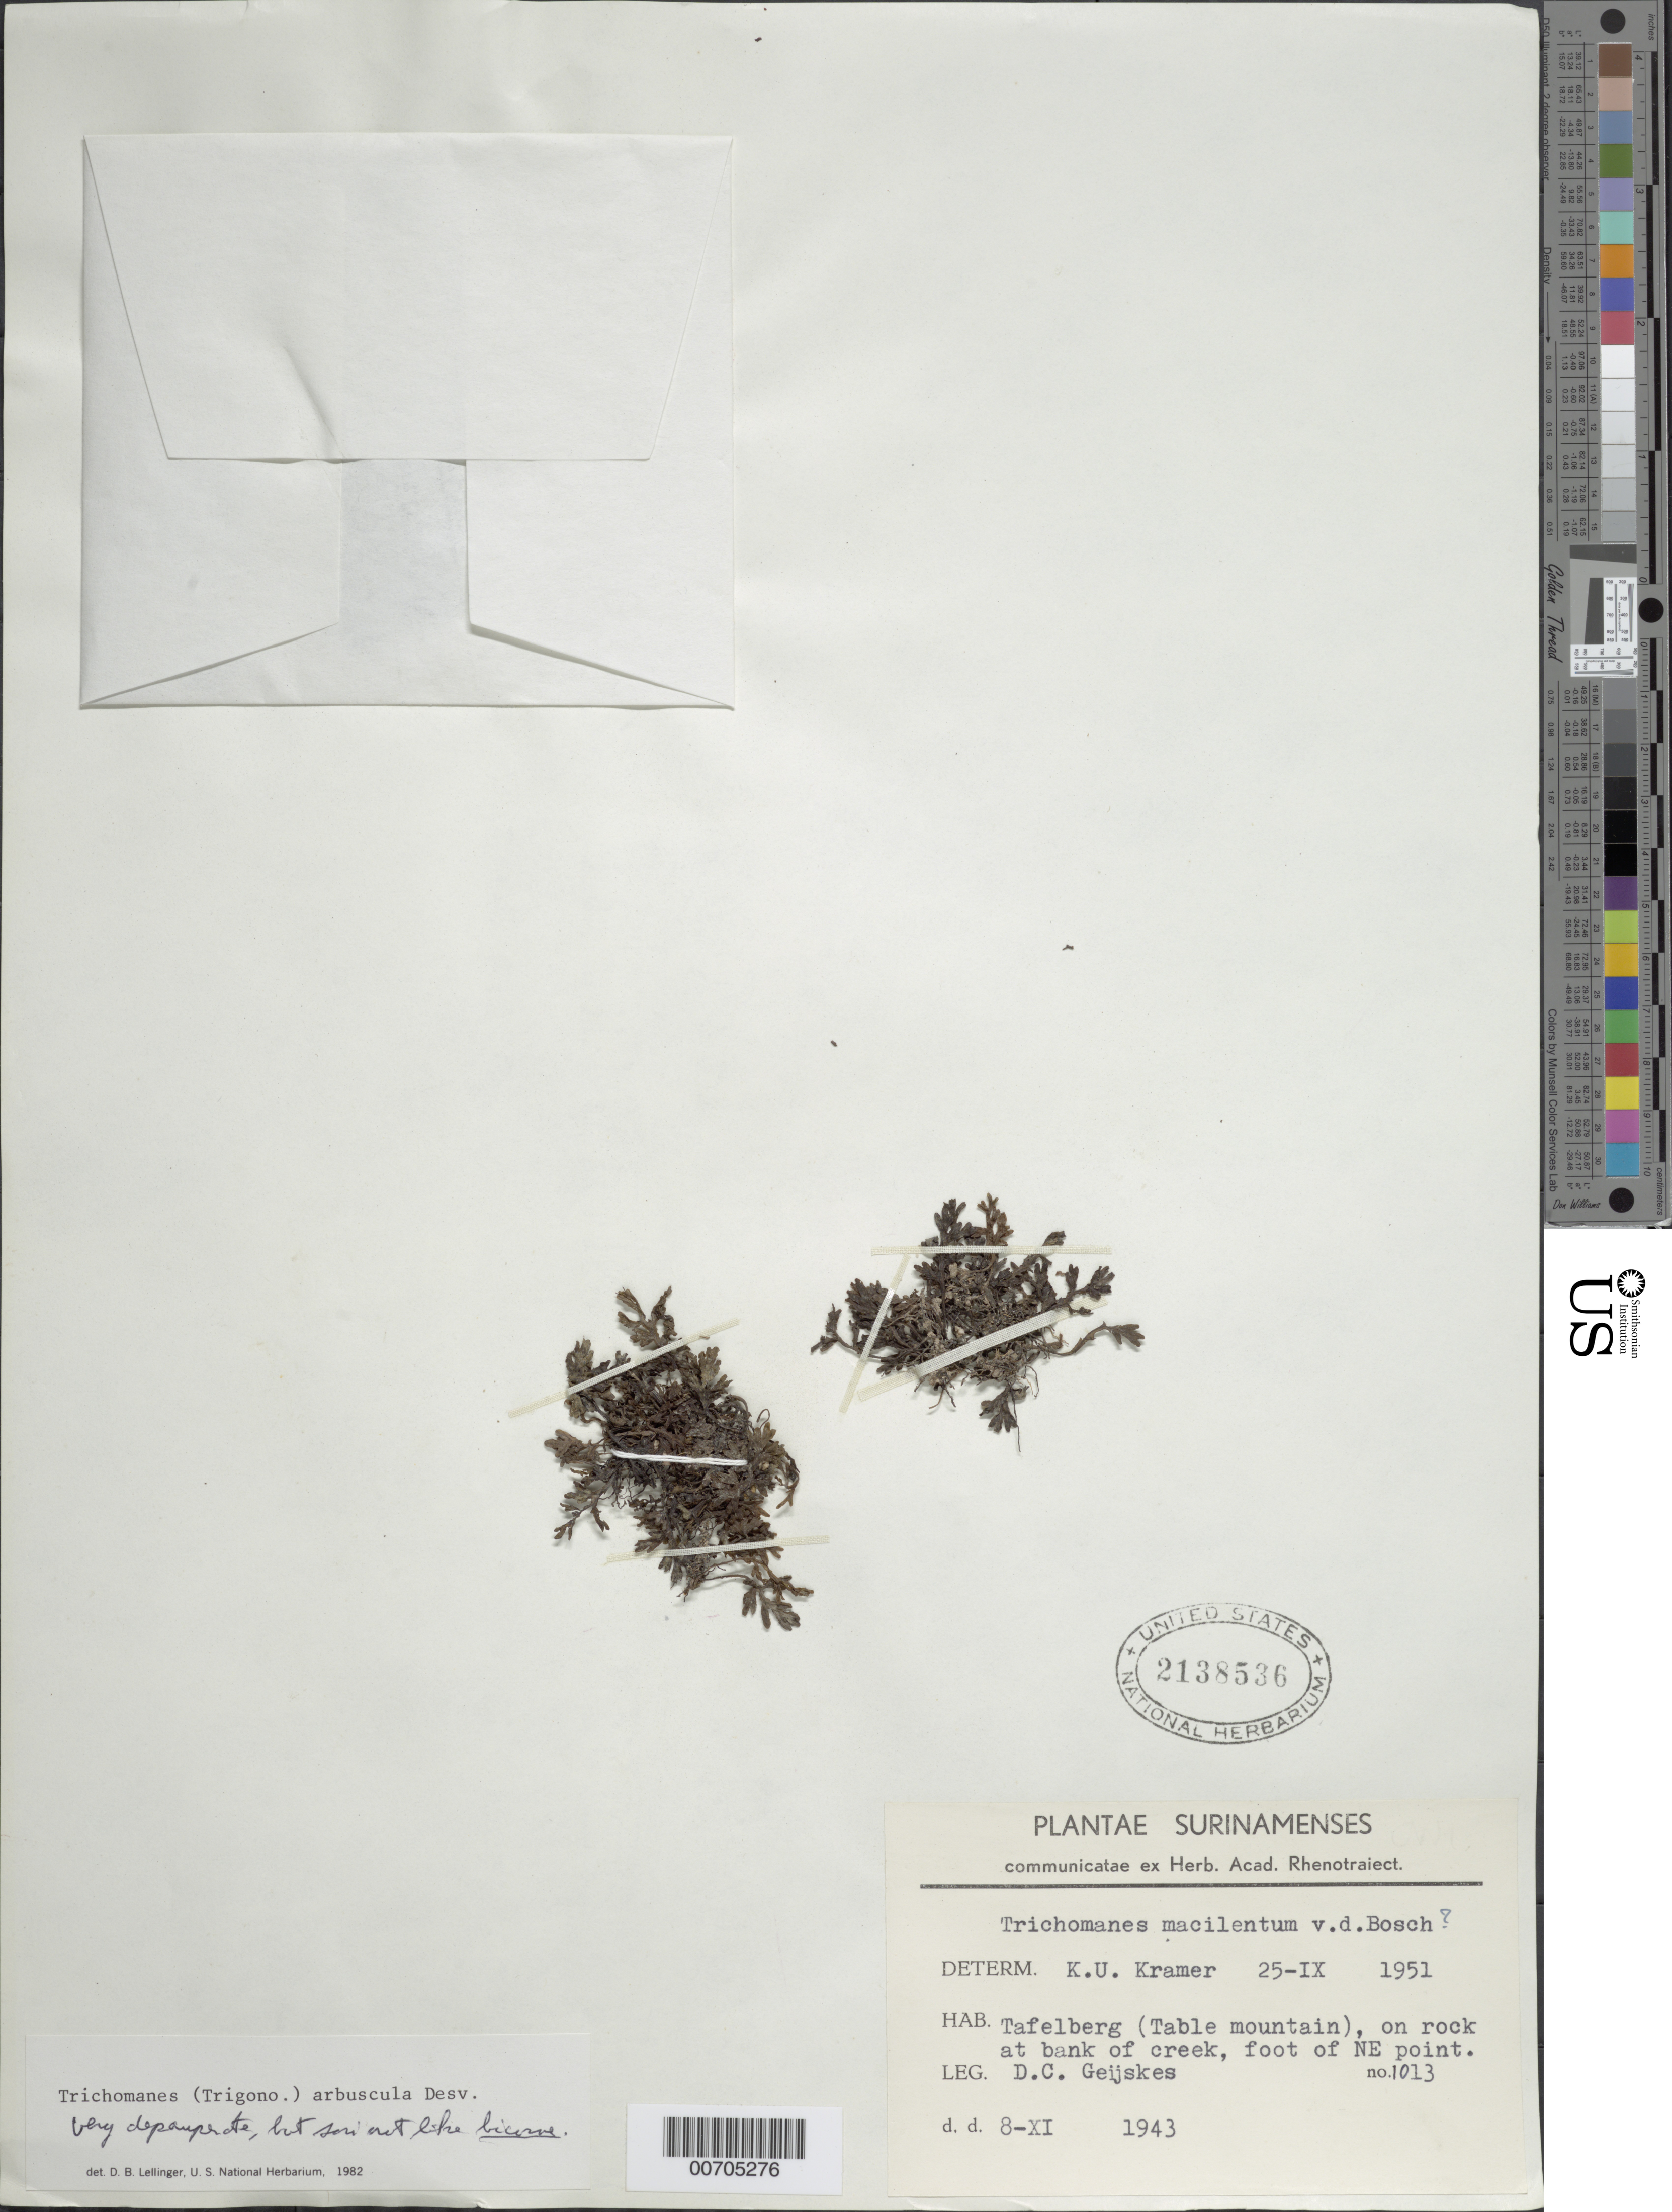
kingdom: Plantae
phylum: Tracheophyta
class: Polypodiopsida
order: Hymenophyllales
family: Hymenophyllaceae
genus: Trichomanes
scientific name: Trichomanes arbuscula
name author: Desv.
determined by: Lellinger, David B., (BOT), Smithsonian Institution - National Museum of Natural History (UNITED STATES)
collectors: D. Geijskes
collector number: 1013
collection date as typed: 8-Nov-43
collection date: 1943-11-08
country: Suriname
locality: Tafelberg (Table Mountain), NE side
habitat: On rock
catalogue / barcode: US 2138536